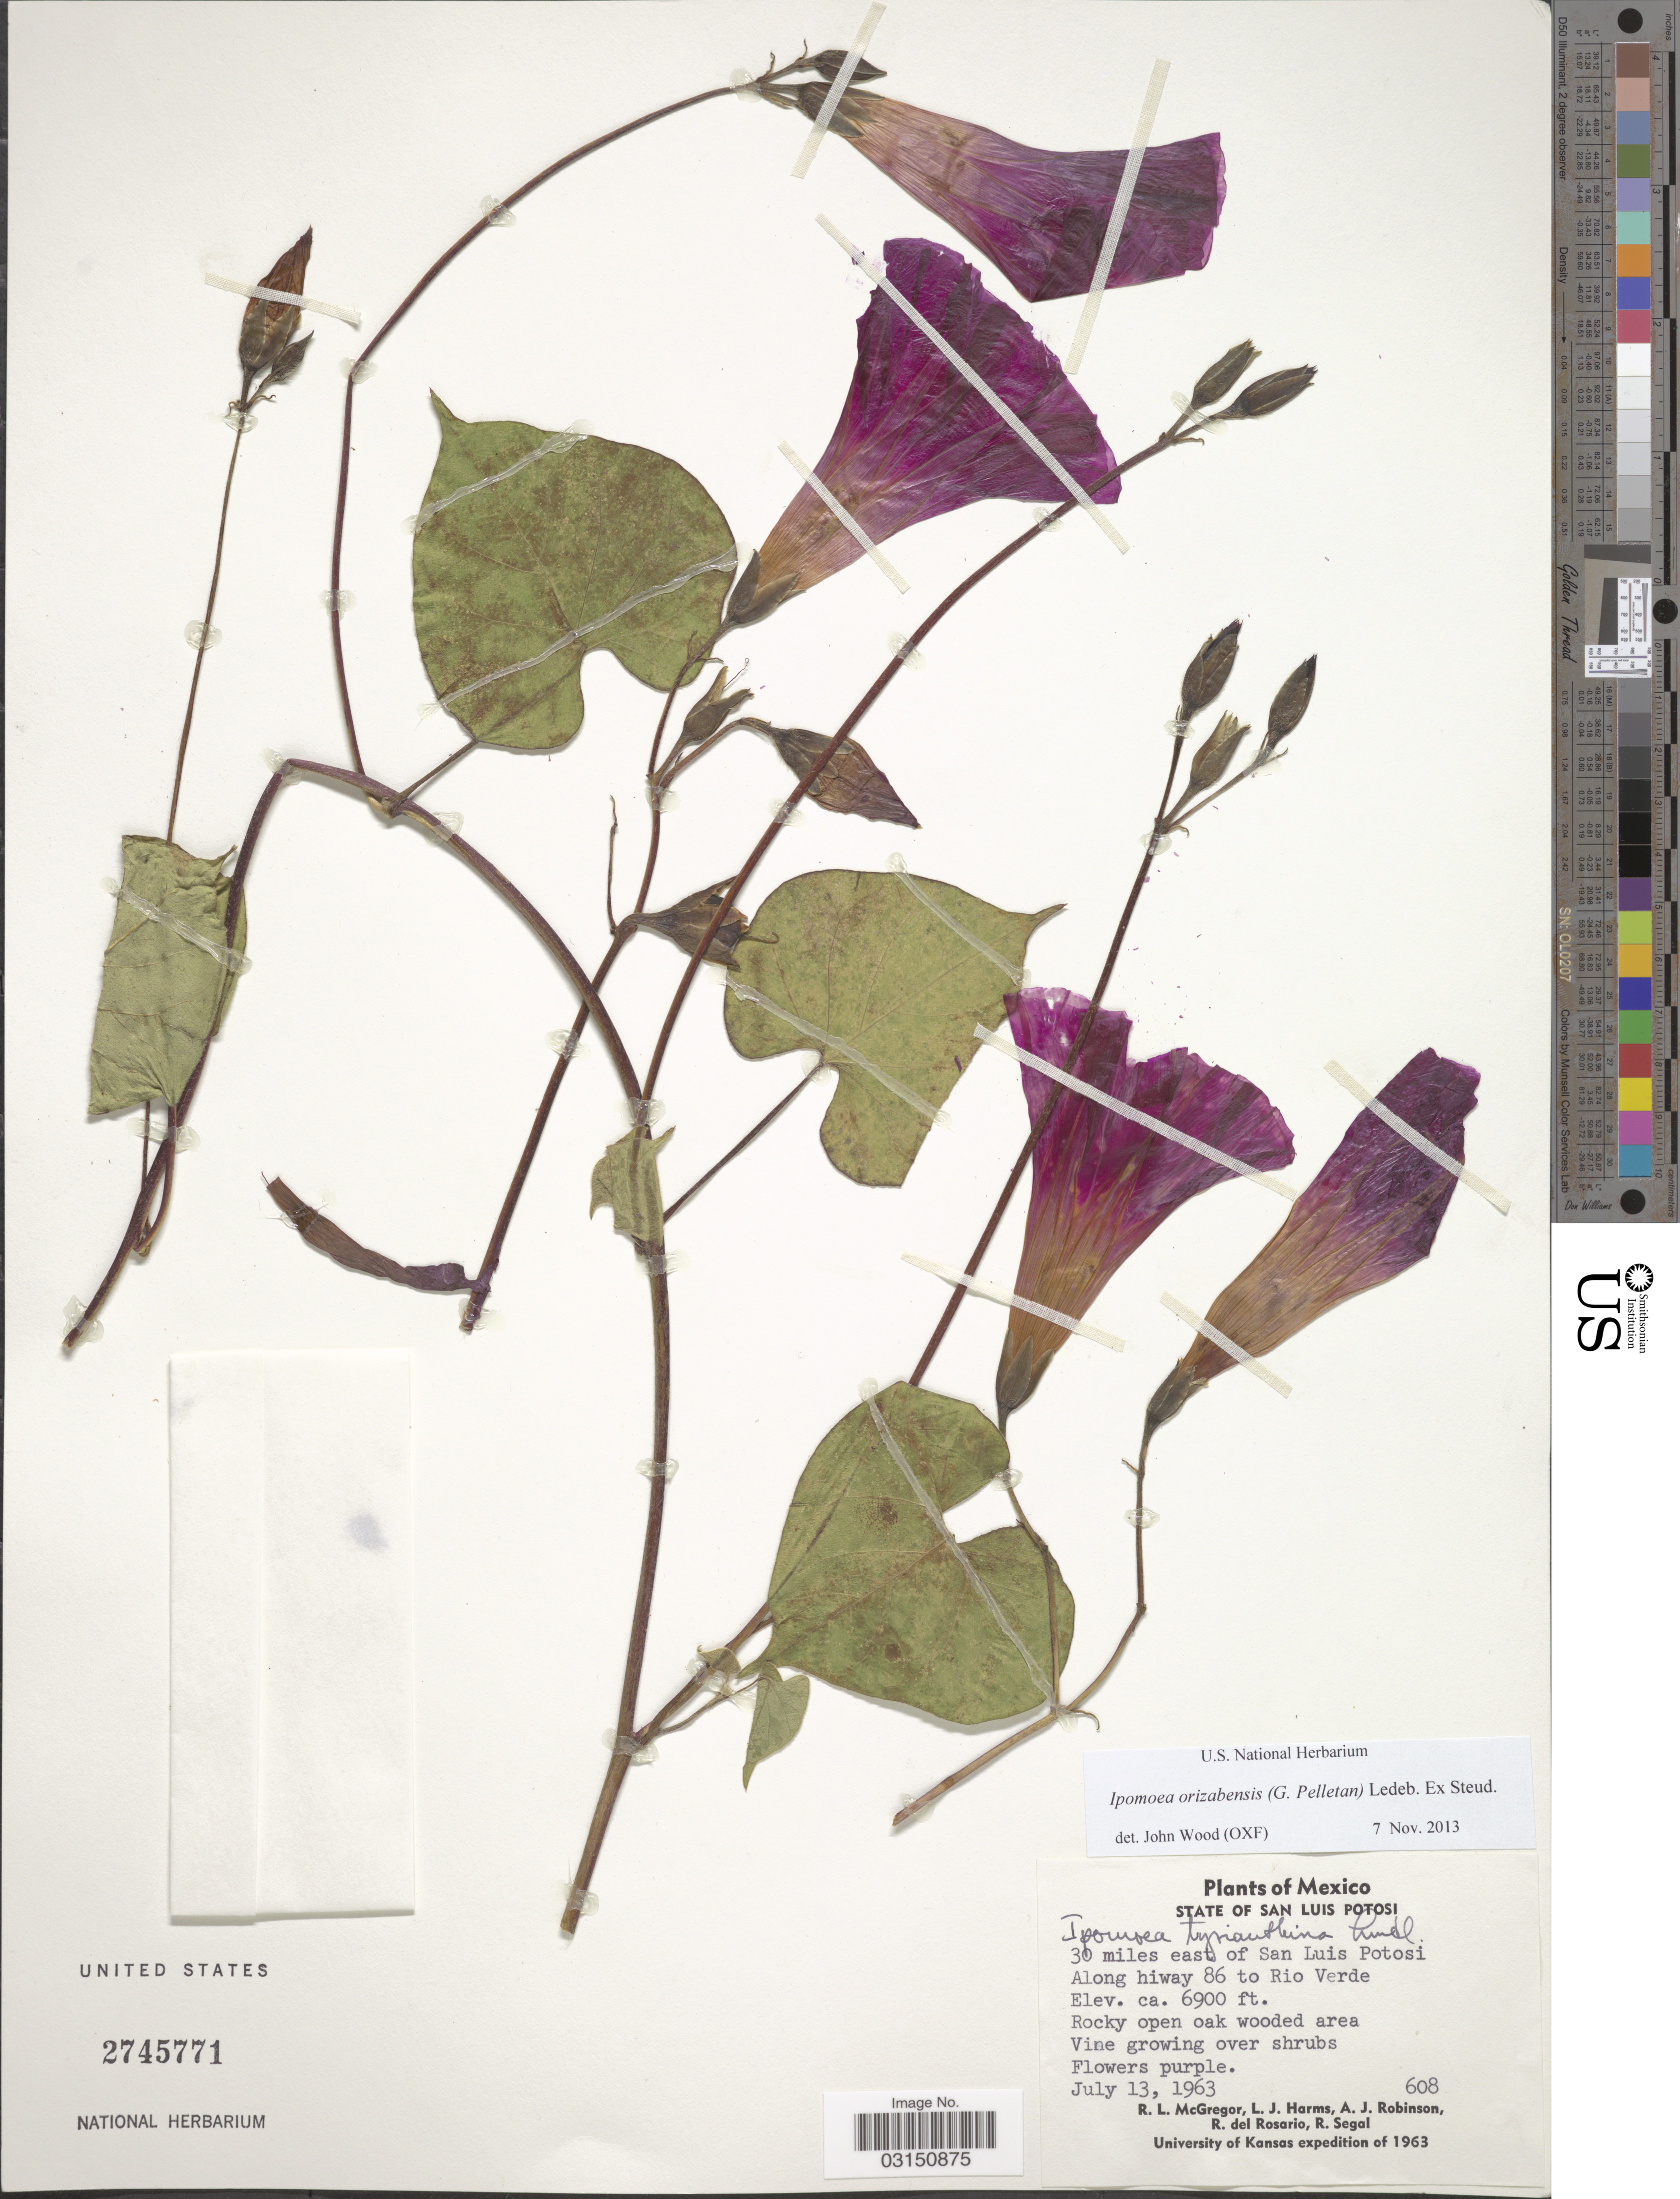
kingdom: Plantae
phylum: Tracheophyta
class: Magnoliopsida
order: Solanales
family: Convolvulaceae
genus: Ipomoea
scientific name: Ipomoea orizabensis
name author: (G. Pelletan) Ledeb. ex Steud.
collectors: R. McGregor, L. Harms, A. J. Robinson, R. del Rosario & R. Segal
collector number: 608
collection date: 1963-07-13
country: Mexico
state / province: San Luis Potosí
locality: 30 miles east of San Luis Potosi. Along hiway 86 to Rio Verde.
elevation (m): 2103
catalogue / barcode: US 2745771